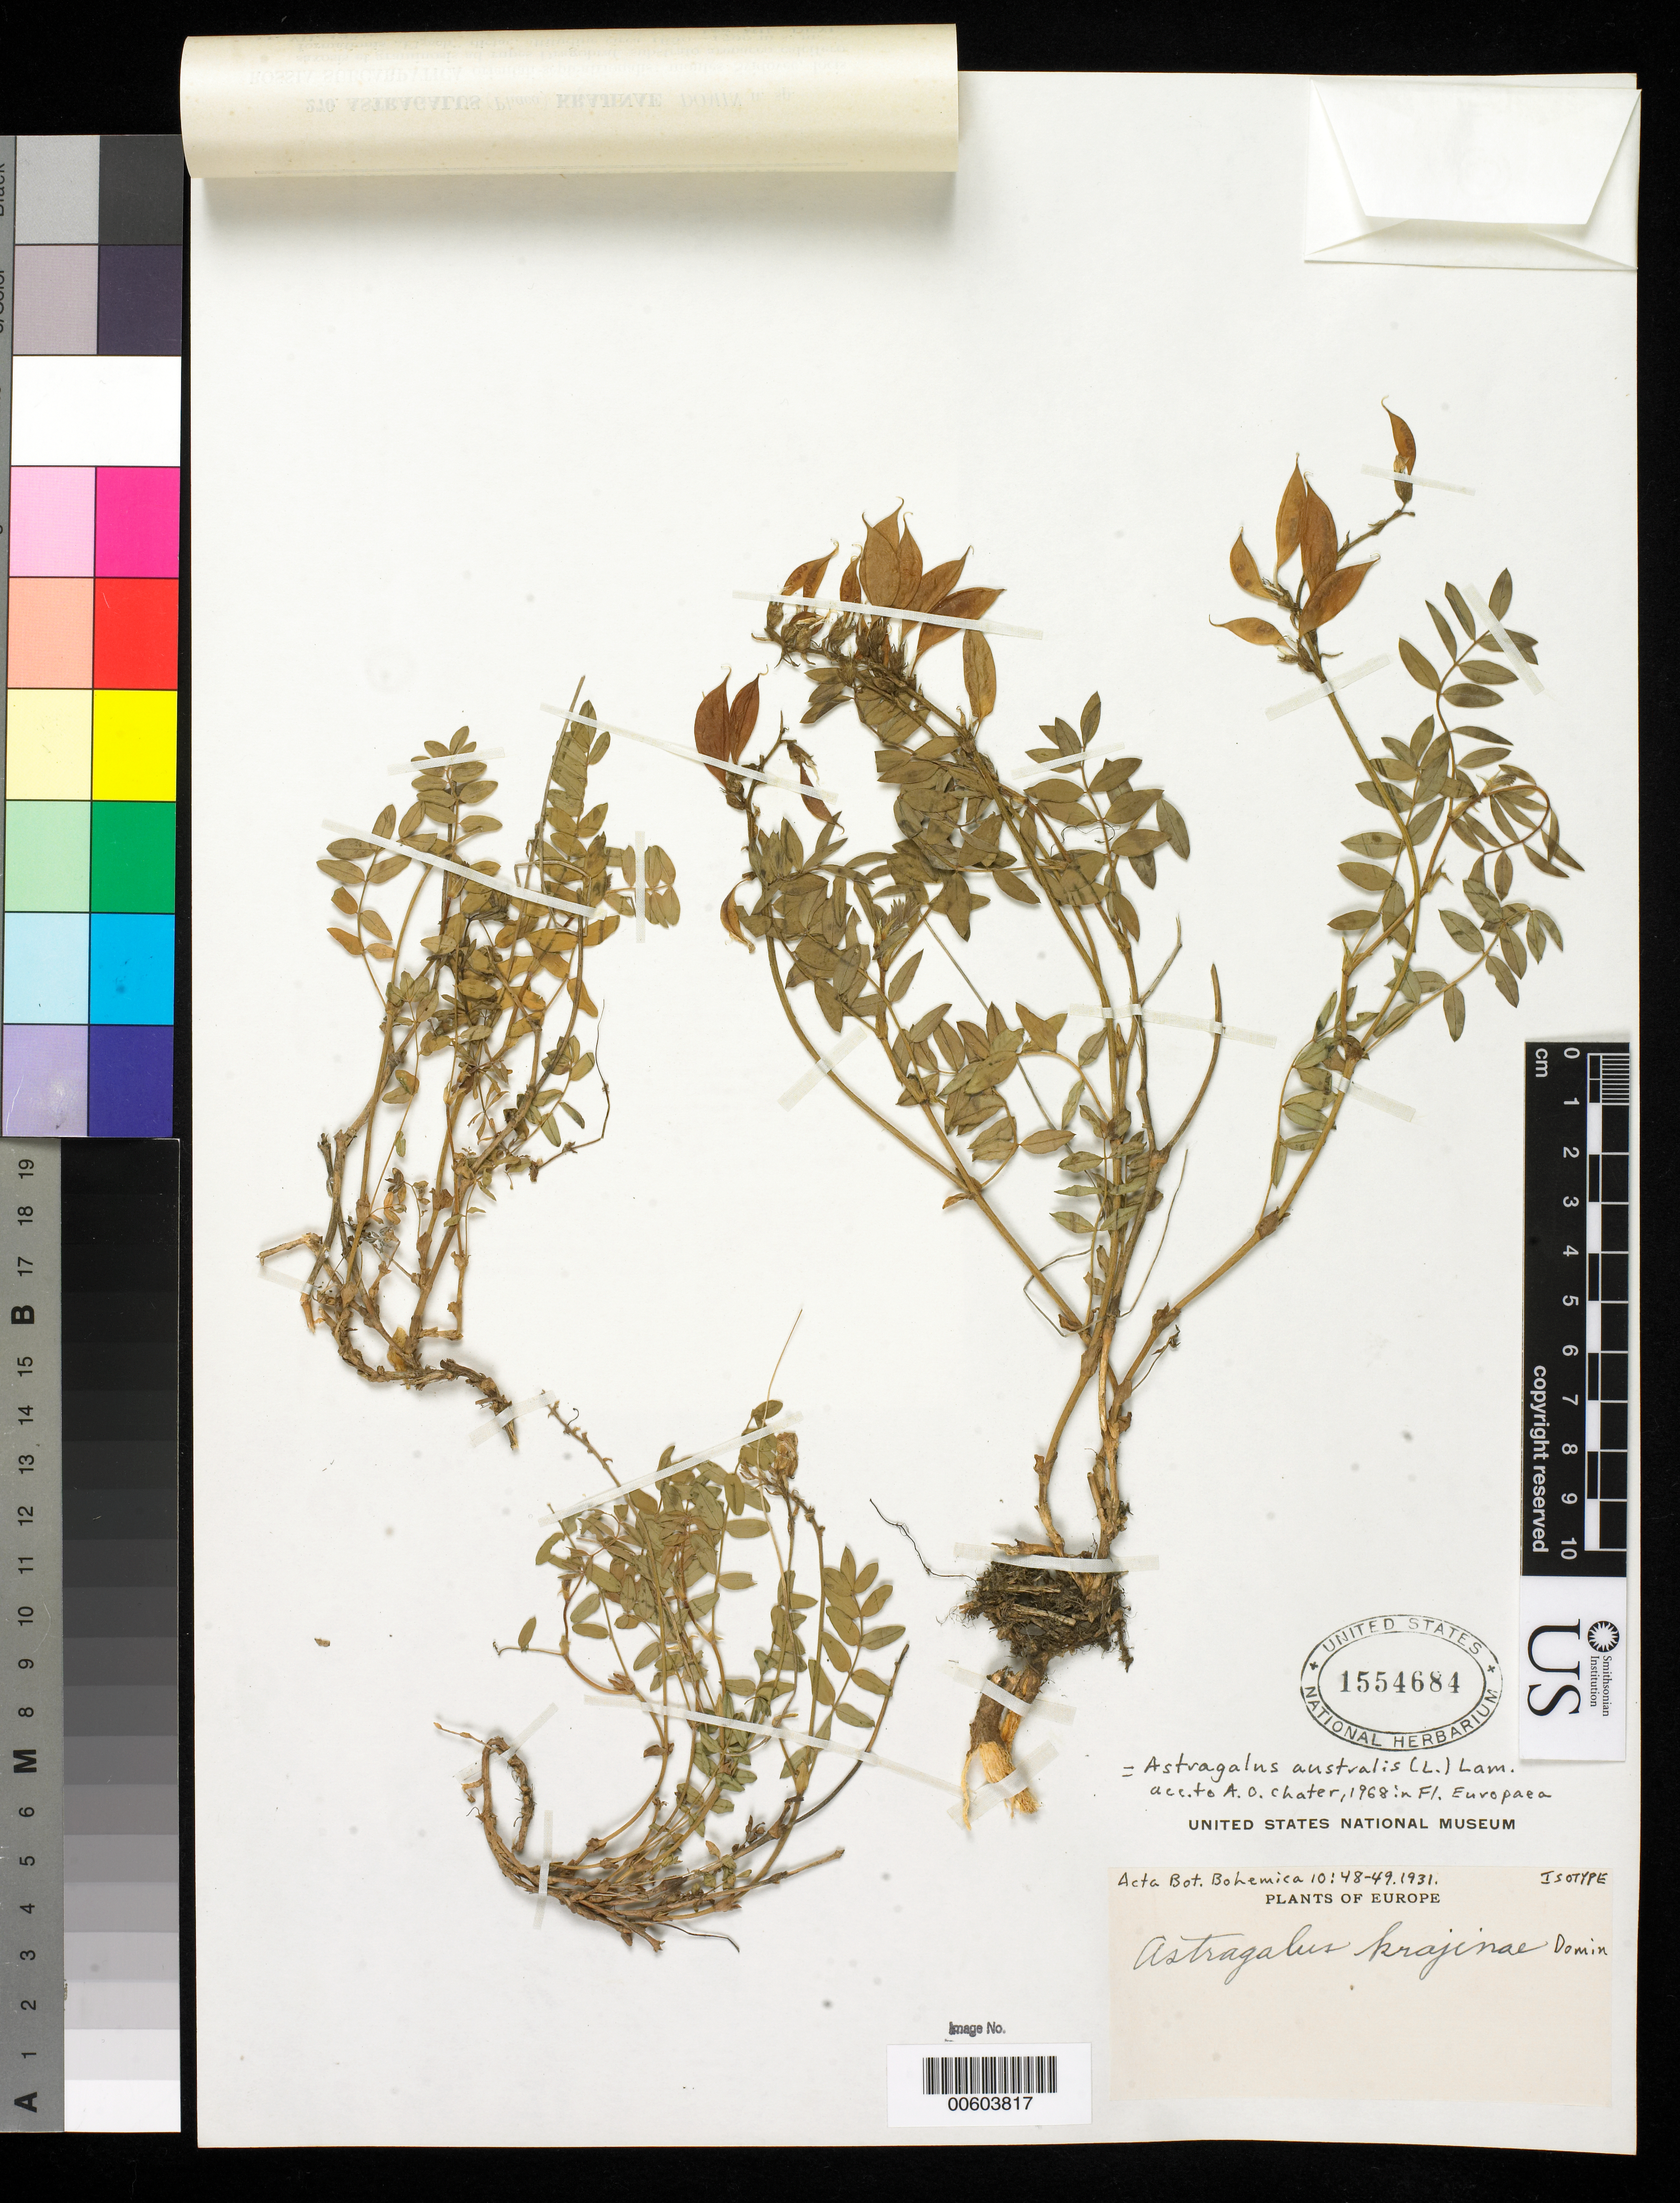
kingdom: Plantae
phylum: Tracheophyta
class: Magnoliopsida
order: Fabales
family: Fabaceae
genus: Astragalus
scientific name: Astragalus krajinae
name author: Domin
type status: Isotype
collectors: M. Deyl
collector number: Domin & Krajina Exs. 270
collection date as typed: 11 Jul 1931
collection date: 1931-07-11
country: Ukraine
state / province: Zakarpattya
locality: Russia under the Carpatica of the East, the Svidovec Mountains, rocky and grassy at the Cliffs of Dragobrat. (Rossia sub Carpatica Orientali- Septentrionalis, Montes Svidovec, saxosis & graminosis ad Rupes Dragobrat. Label says Russia)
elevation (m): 1650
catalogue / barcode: US 1554684